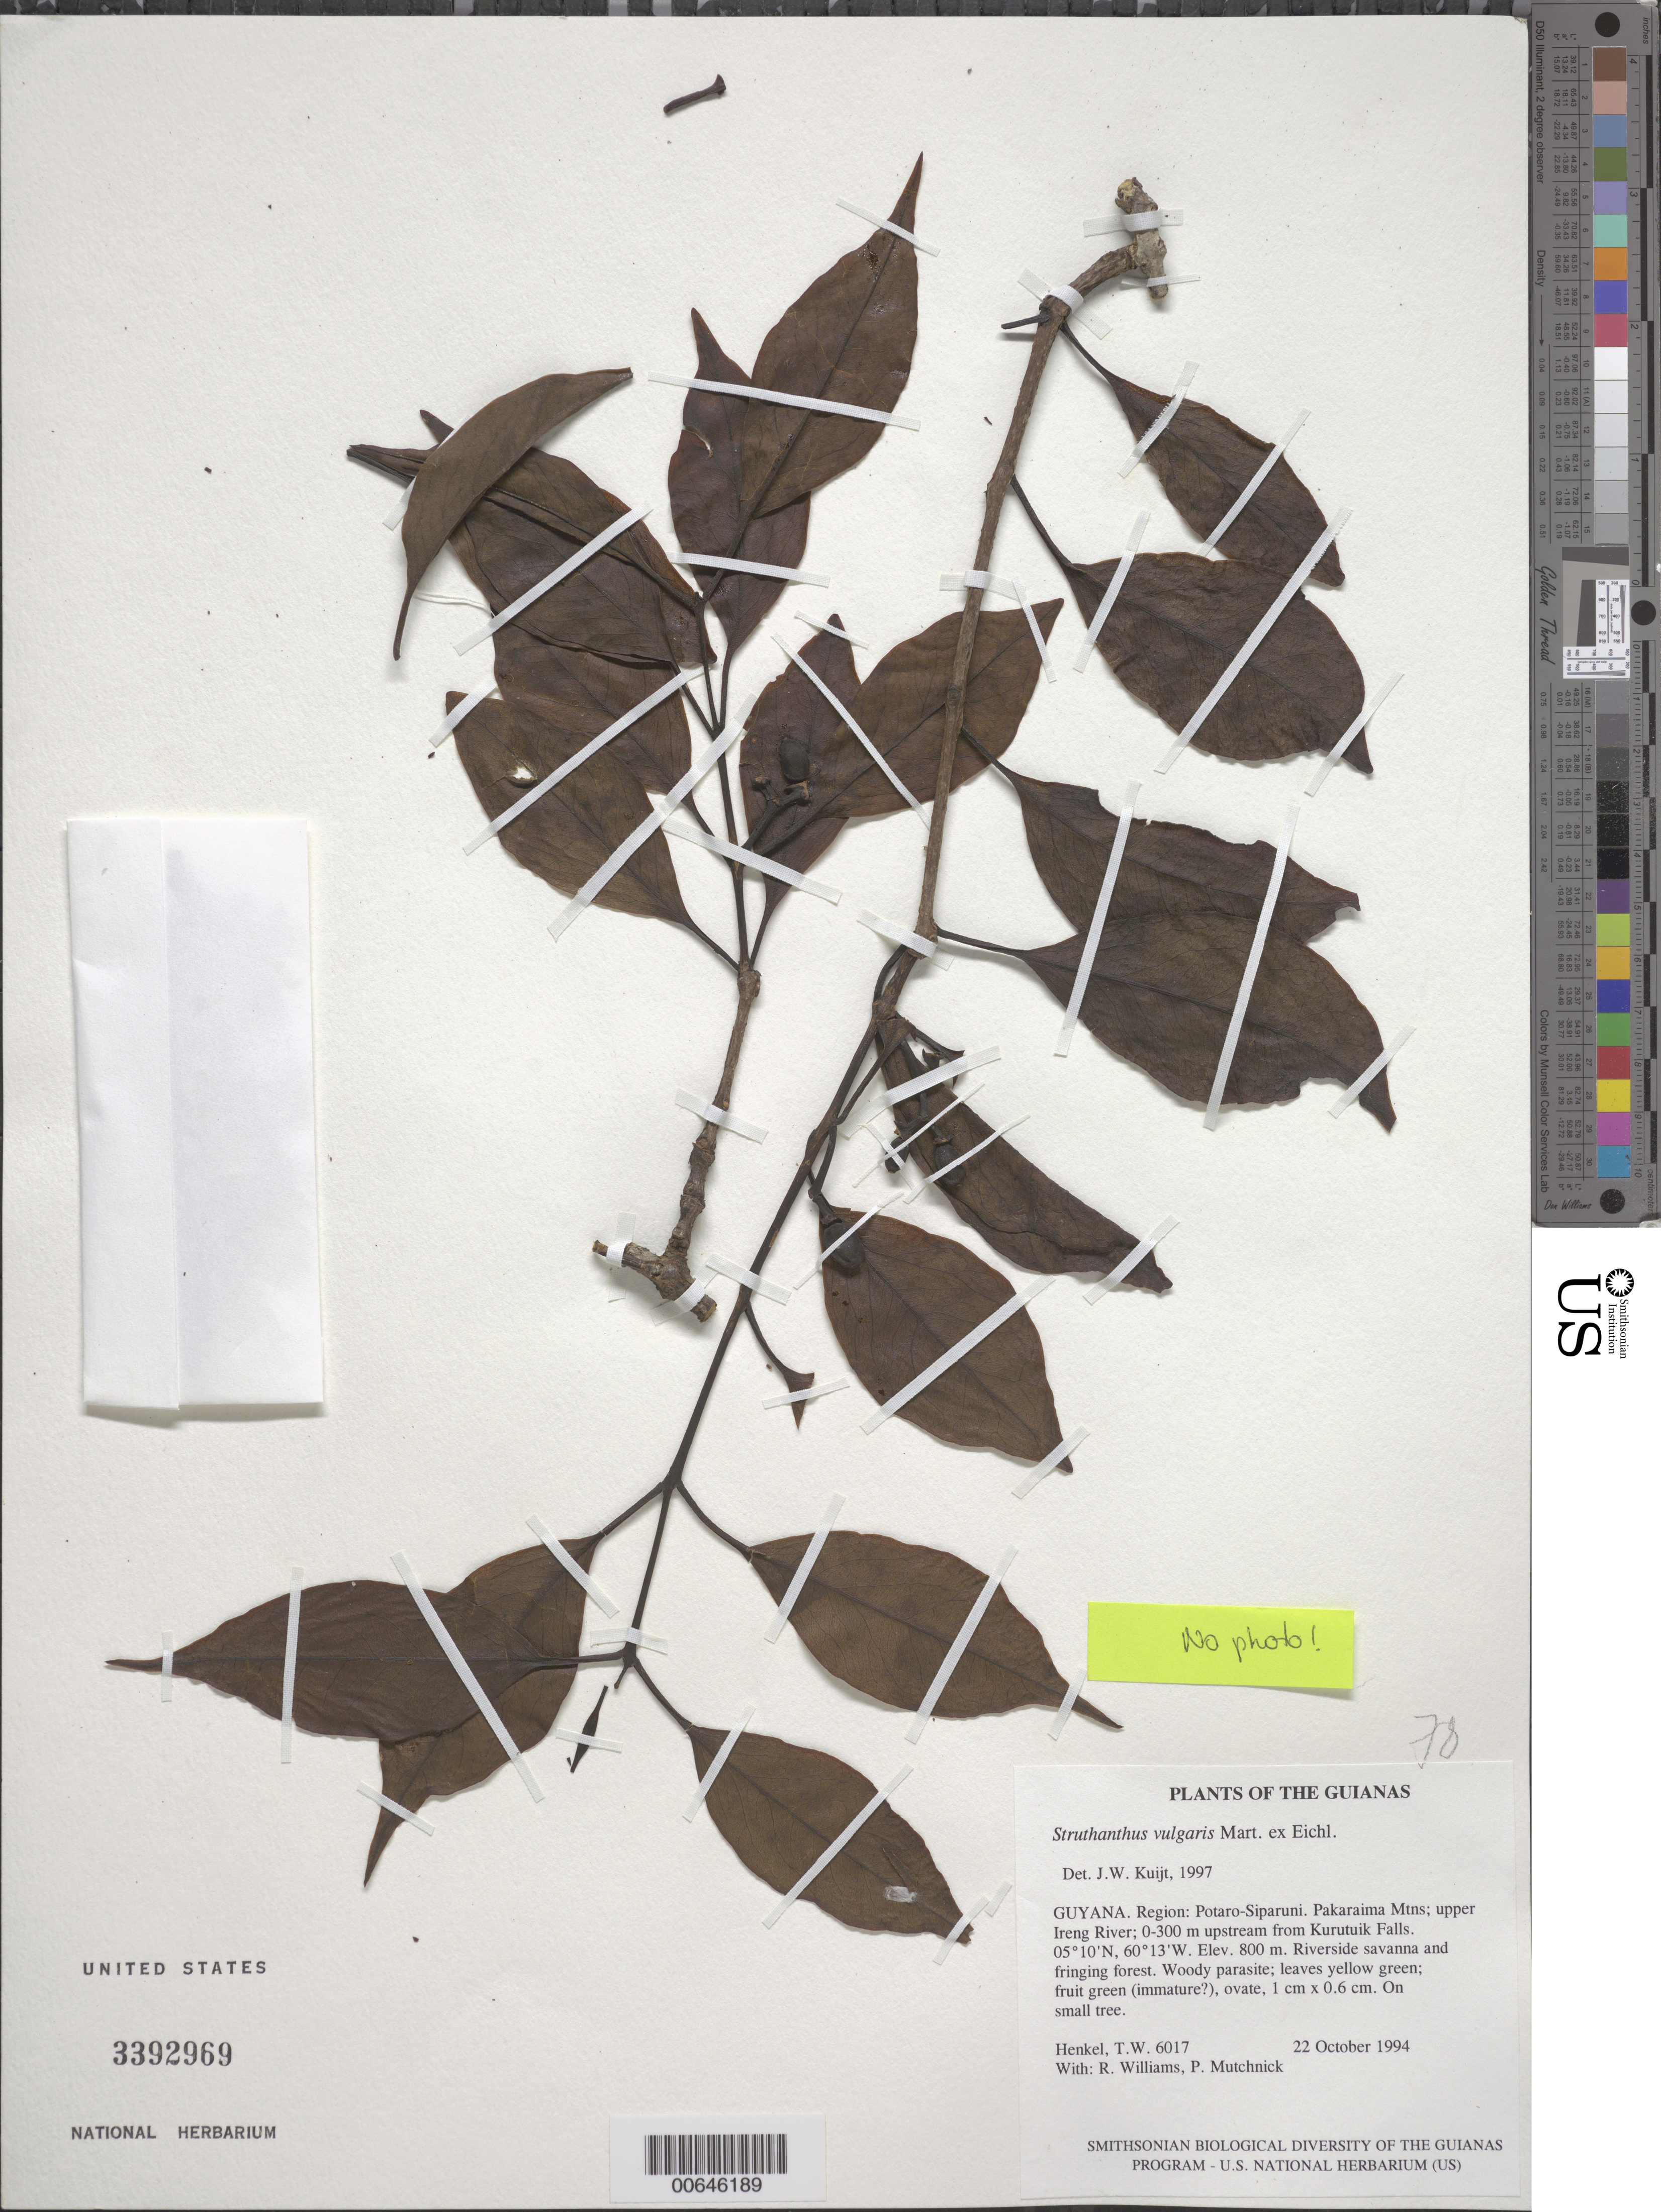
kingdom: Plantae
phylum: Tracheophyta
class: Magnoliopsida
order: Santalales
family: Loranthaceae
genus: Struthanthus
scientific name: Struthanthus vulgaris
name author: Eichler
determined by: Kuijt, Job, (CANADA)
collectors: T. Henkel, R. Williams & P. Mutchnick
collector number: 6017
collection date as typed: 22 October 1994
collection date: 1994-10-22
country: Guyana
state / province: Potaro-Siparuni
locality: Pakaraima Mtns; upper Ireng River; 0-300 m upstream from Kurutuik Falls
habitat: Riverside savanna and fringing forest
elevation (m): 800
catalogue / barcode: US 3392969